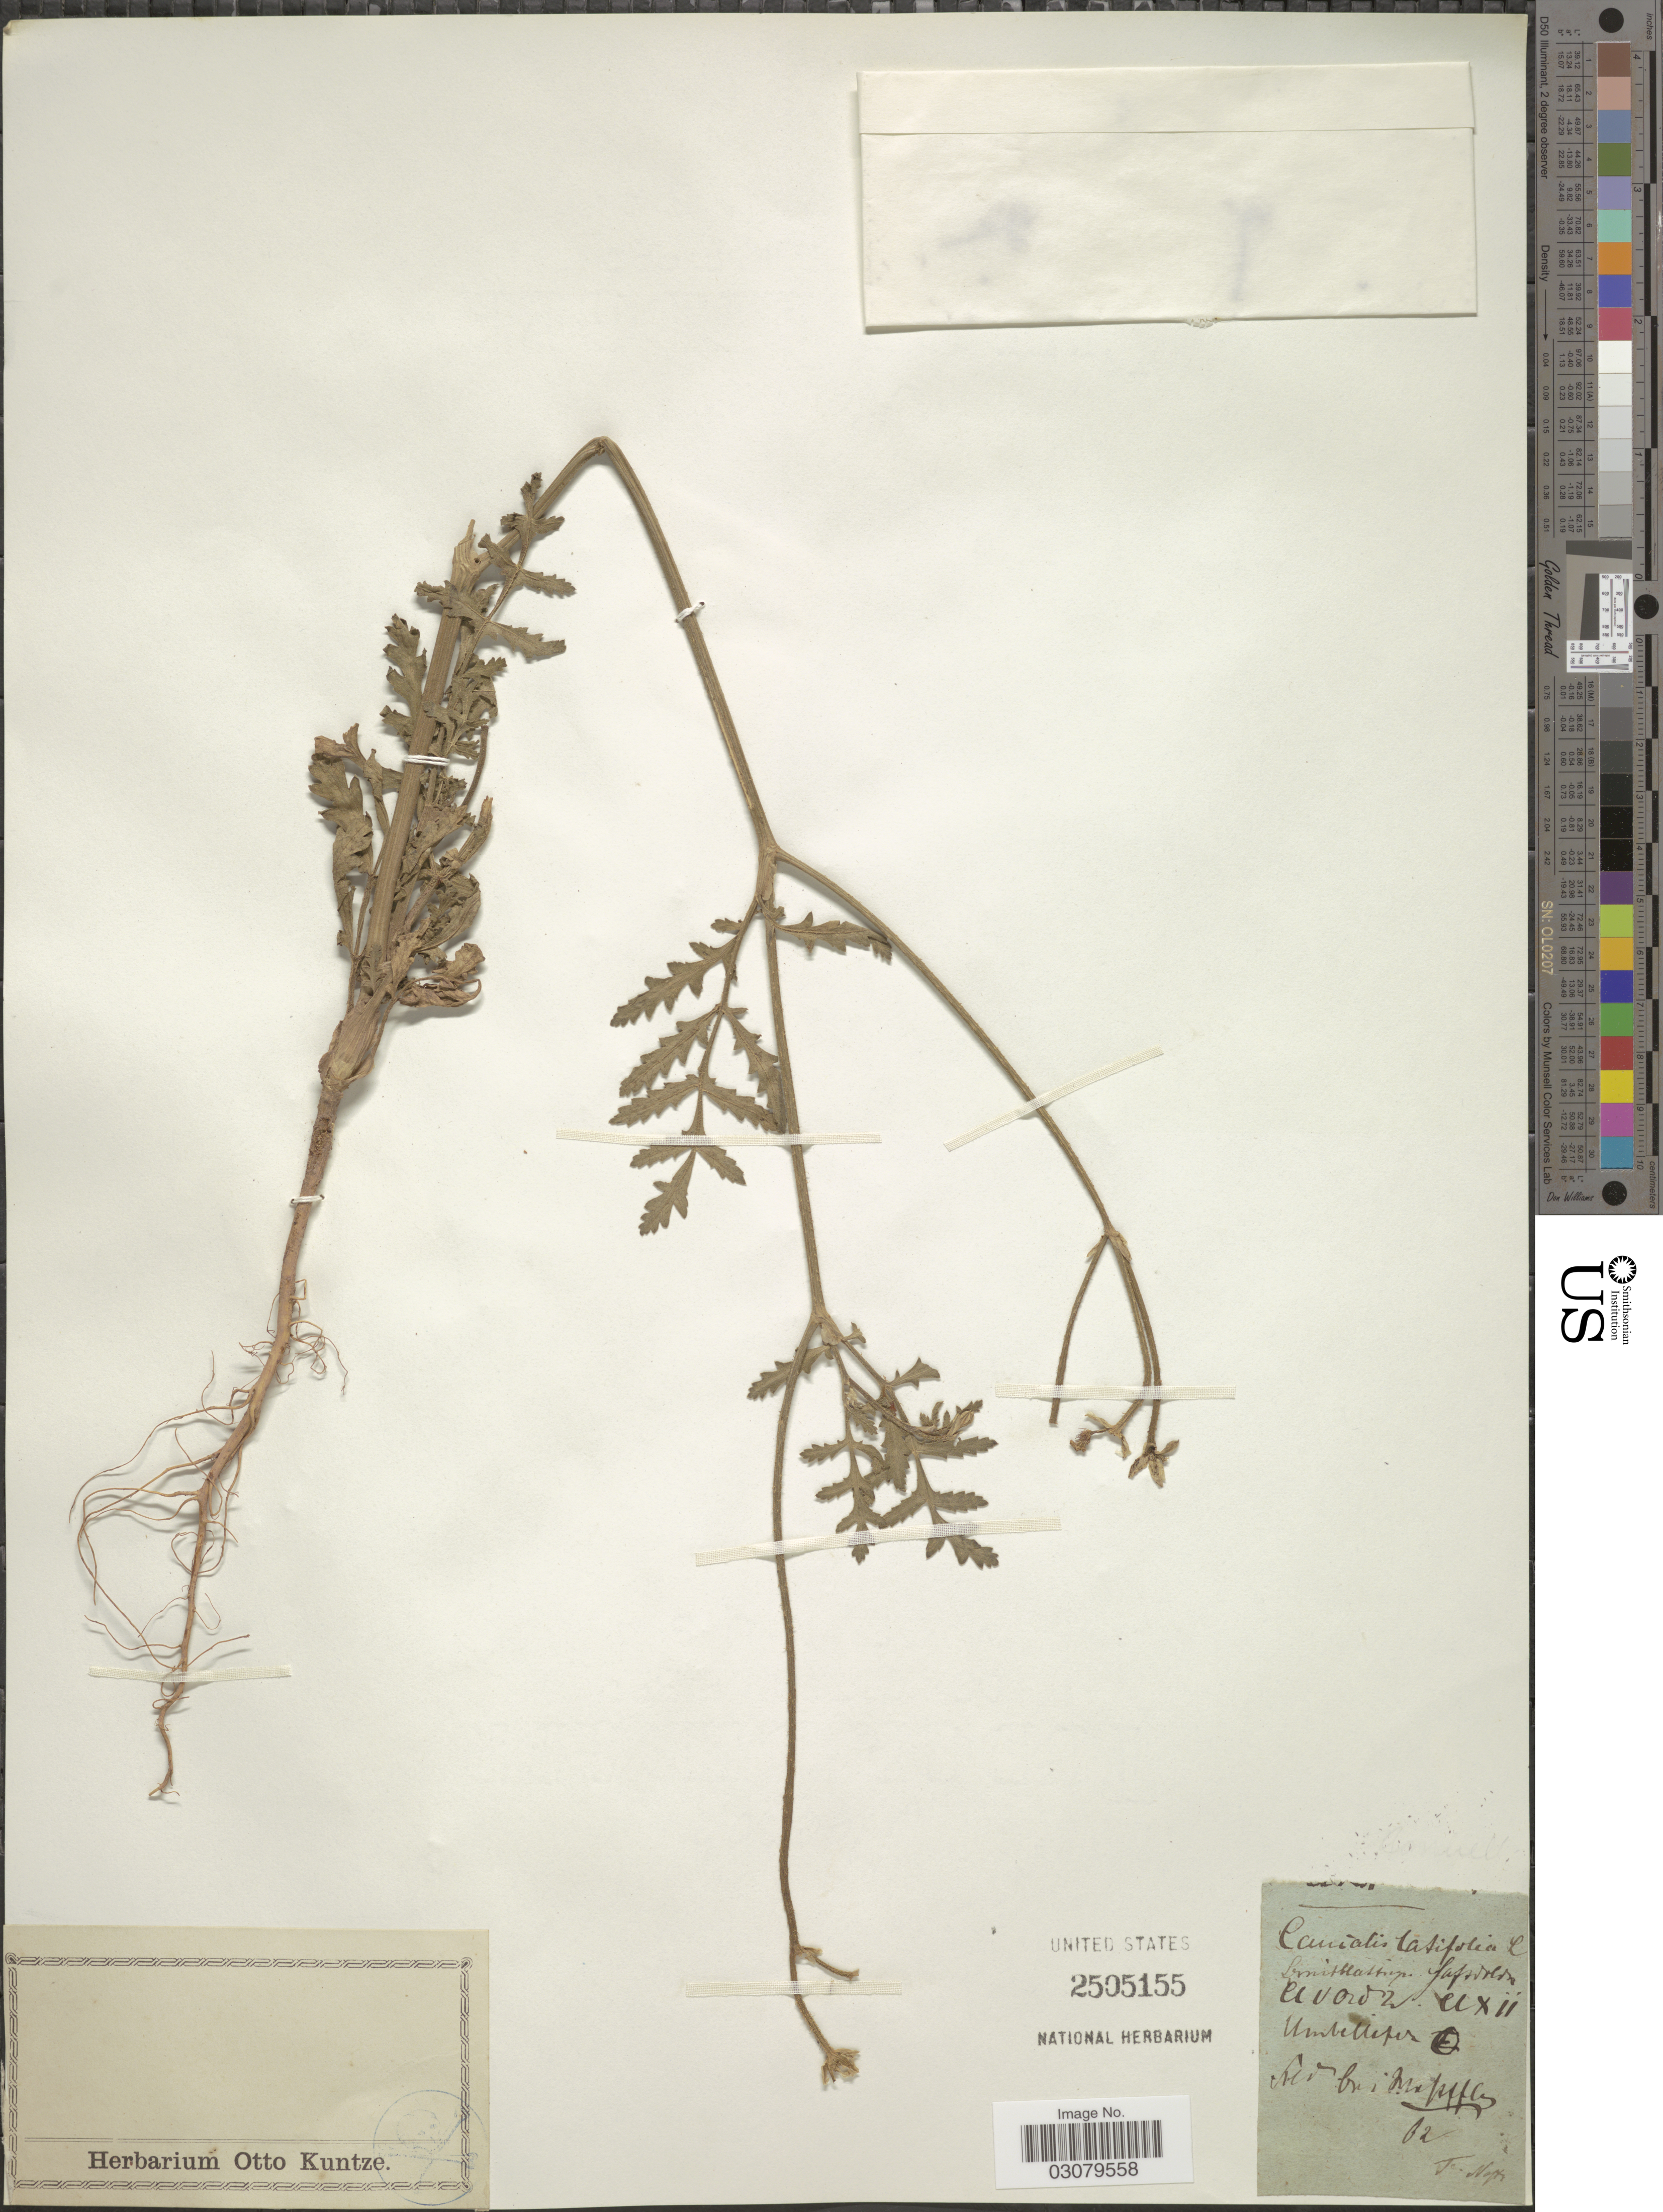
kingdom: Plantae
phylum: Tracheophyta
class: Magnoliopsida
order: Apiales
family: Apiaceae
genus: Caucalis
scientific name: Caucalis latifolia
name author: L.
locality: Led bri madffler. [interpreted]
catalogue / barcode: US 2505155